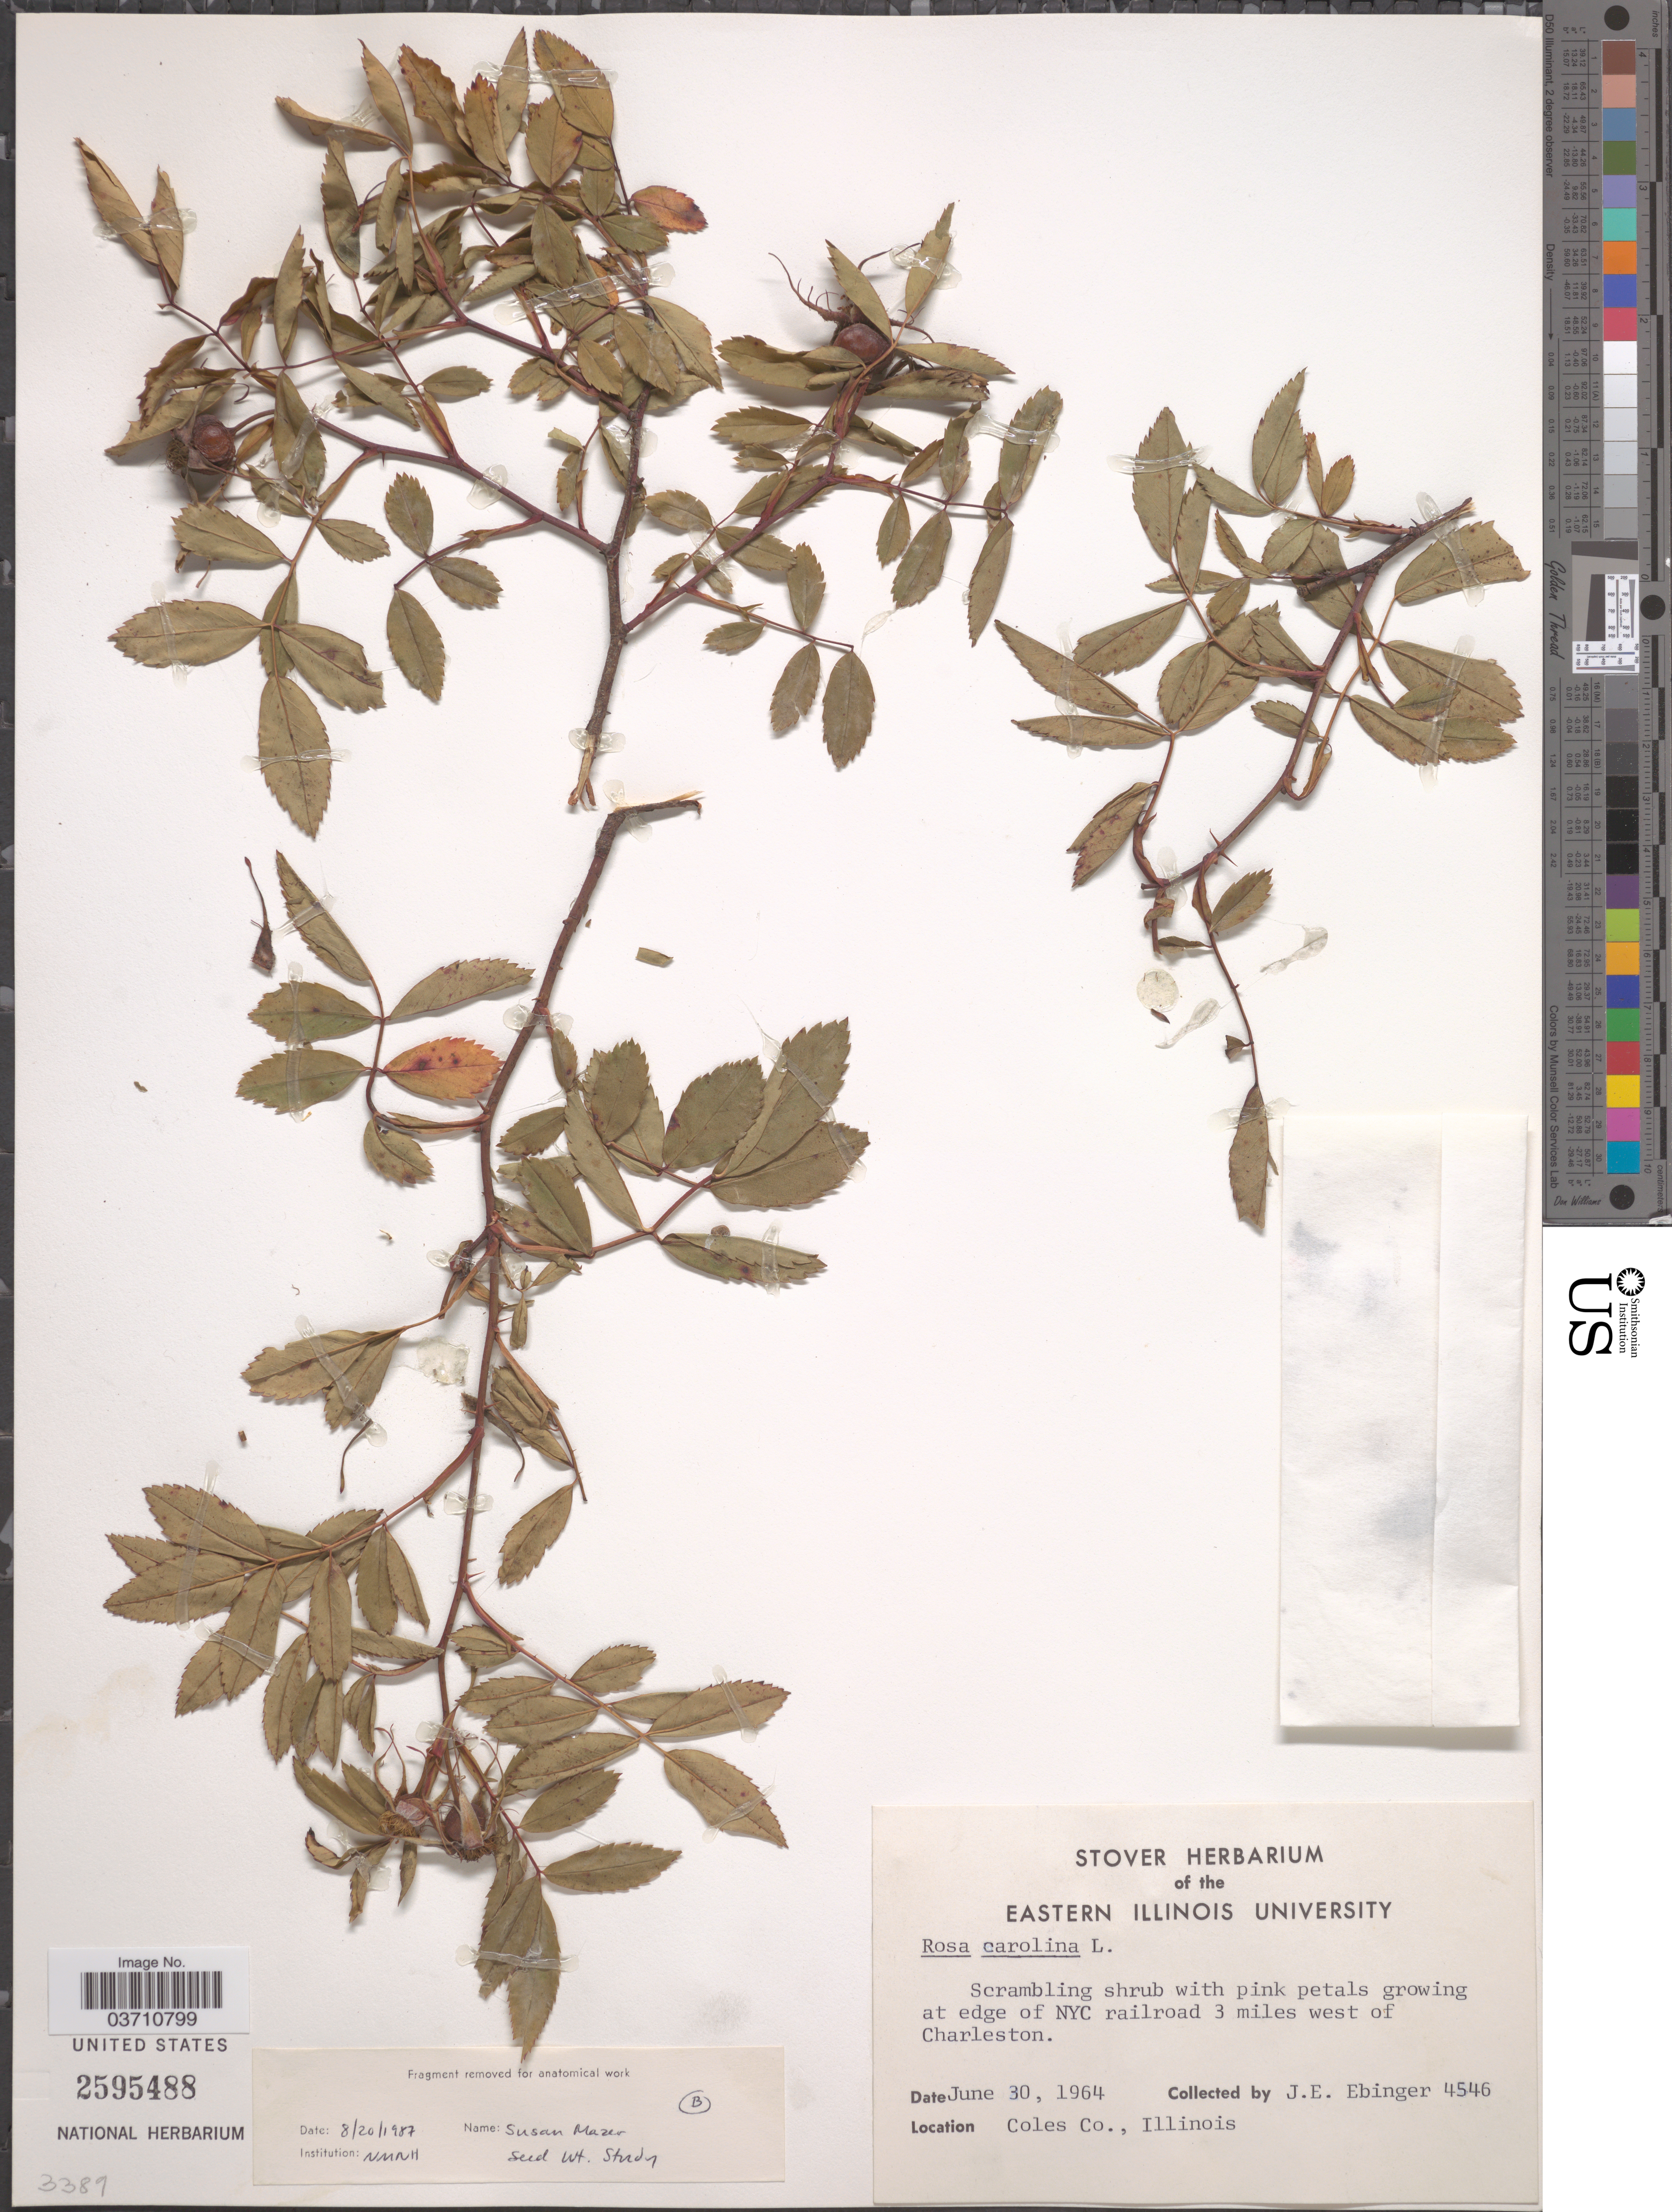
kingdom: Plantae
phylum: Tracheophyta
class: Magnoliopsida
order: Rosales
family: Rosaceae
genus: Rosa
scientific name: Rosa carolina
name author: L.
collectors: J. Ebinger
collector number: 4546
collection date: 1964-06-30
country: United States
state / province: Illinois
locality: Edge of NYC railroad 3 miles west of Charleston. Coles Co.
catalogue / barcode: US 2595488